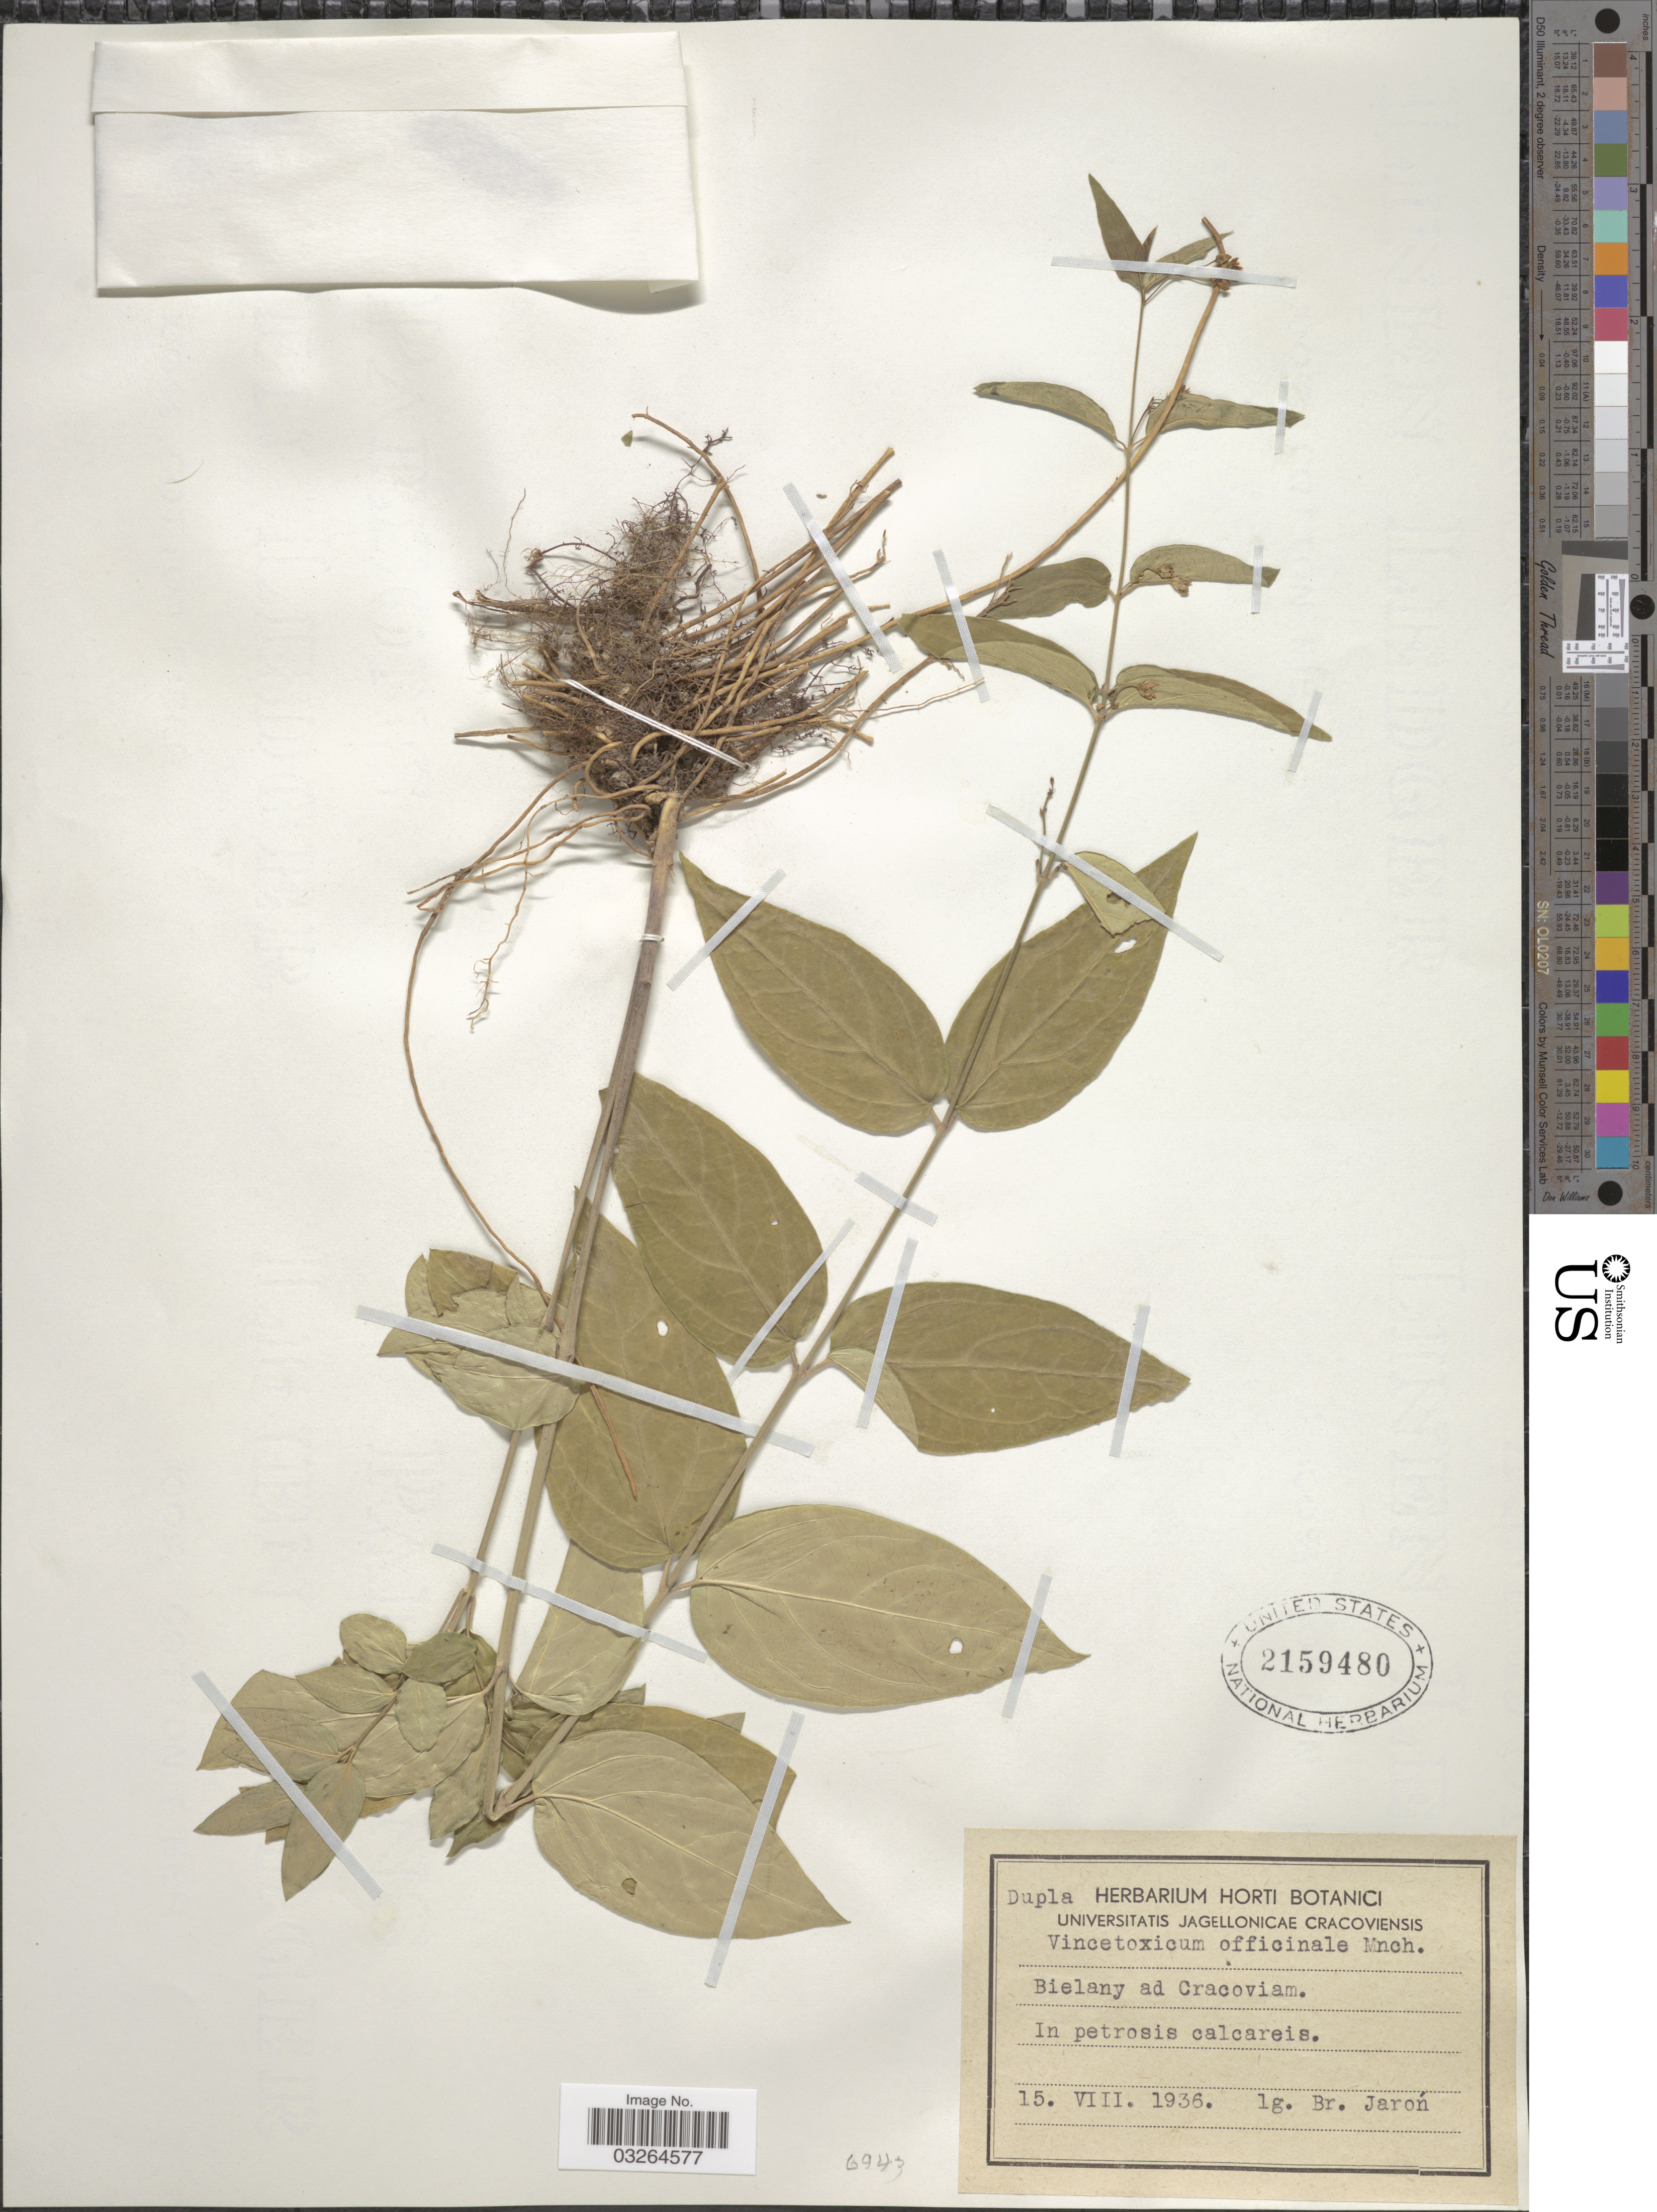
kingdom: Plantae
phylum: Tracheophyta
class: Magnoliopsida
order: Gentianales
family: Apocynaceae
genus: Cynanchum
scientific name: Cynanchum vincetoxicum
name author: Pers.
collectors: B. Jaron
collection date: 1936-08-15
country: Poland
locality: Bielany ad Cracoviam. In petrosis calcareis.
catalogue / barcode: US 2159480